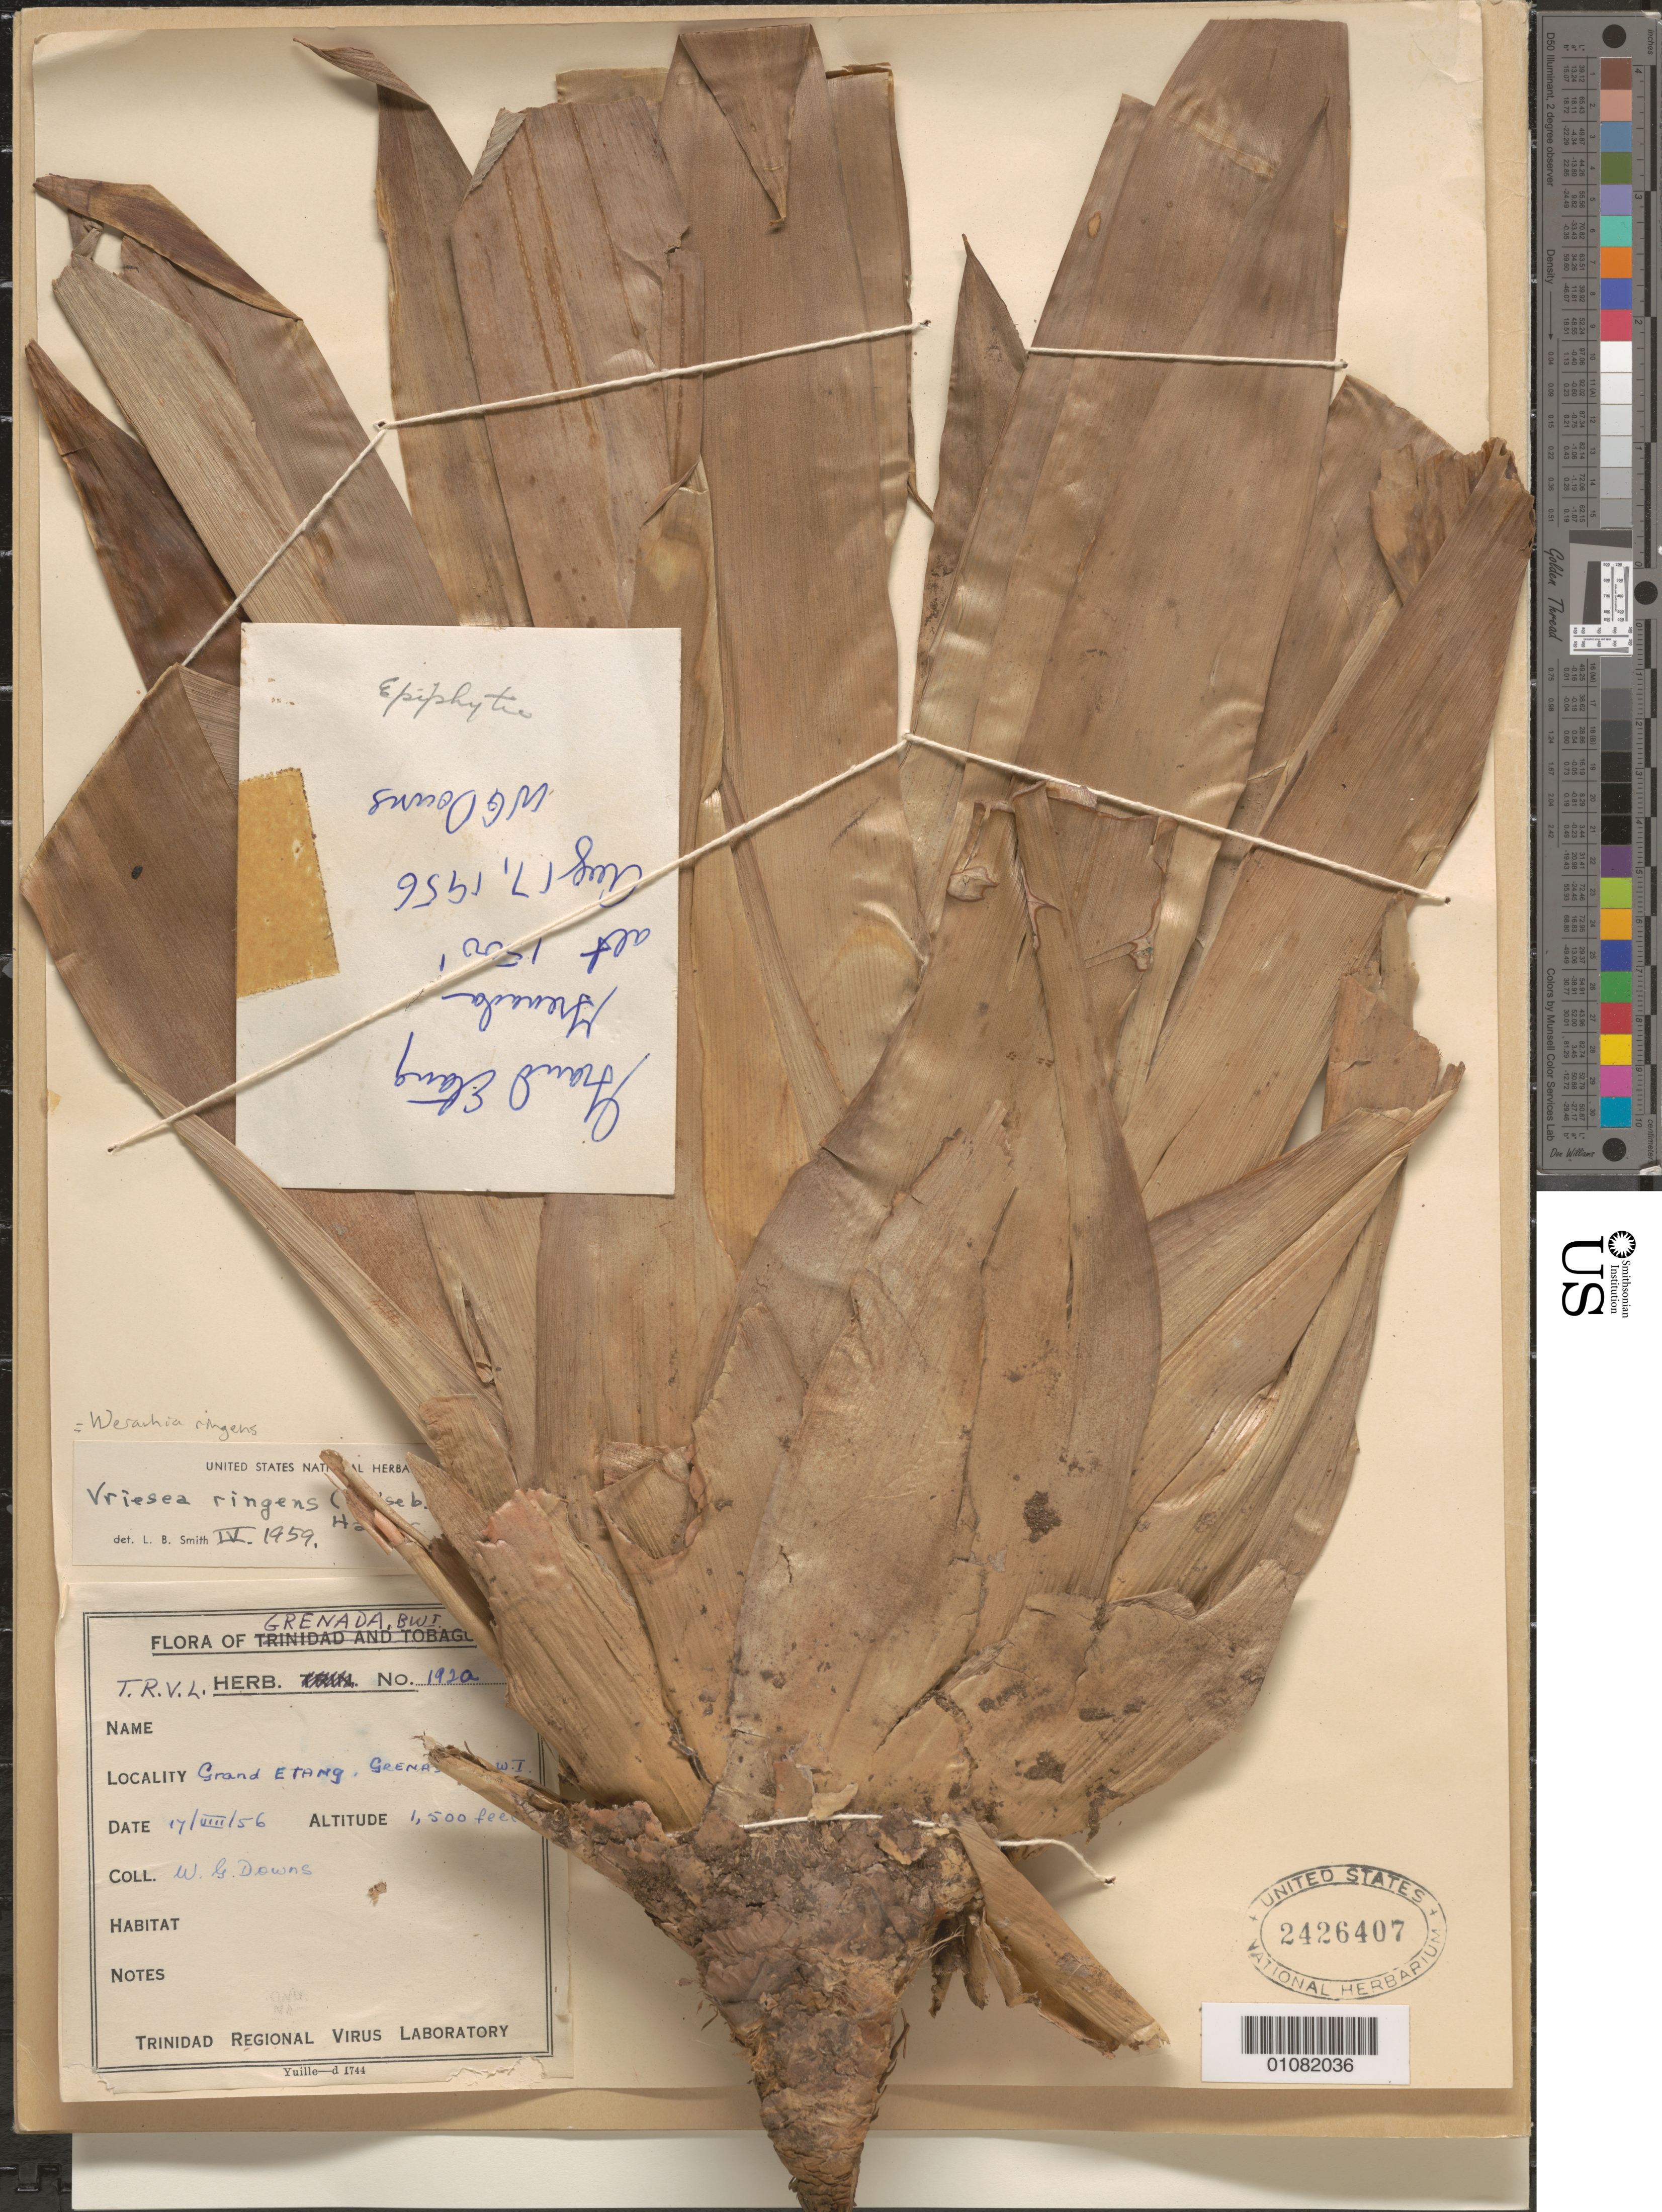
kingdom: Plantae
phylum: Tracheophyta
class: Liliopsida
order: Poales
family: Bromeliaceae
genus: Vriesea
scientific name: Vriesea ringens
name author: (Griseb.) Harms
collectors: W. G. Downs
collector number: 192a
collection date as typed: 17 Aug 1956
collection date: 1956-08-17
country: Grenada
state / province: Saint Andrew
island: Grenada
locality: Grand Etang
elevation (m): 457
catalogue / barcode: US 2426407